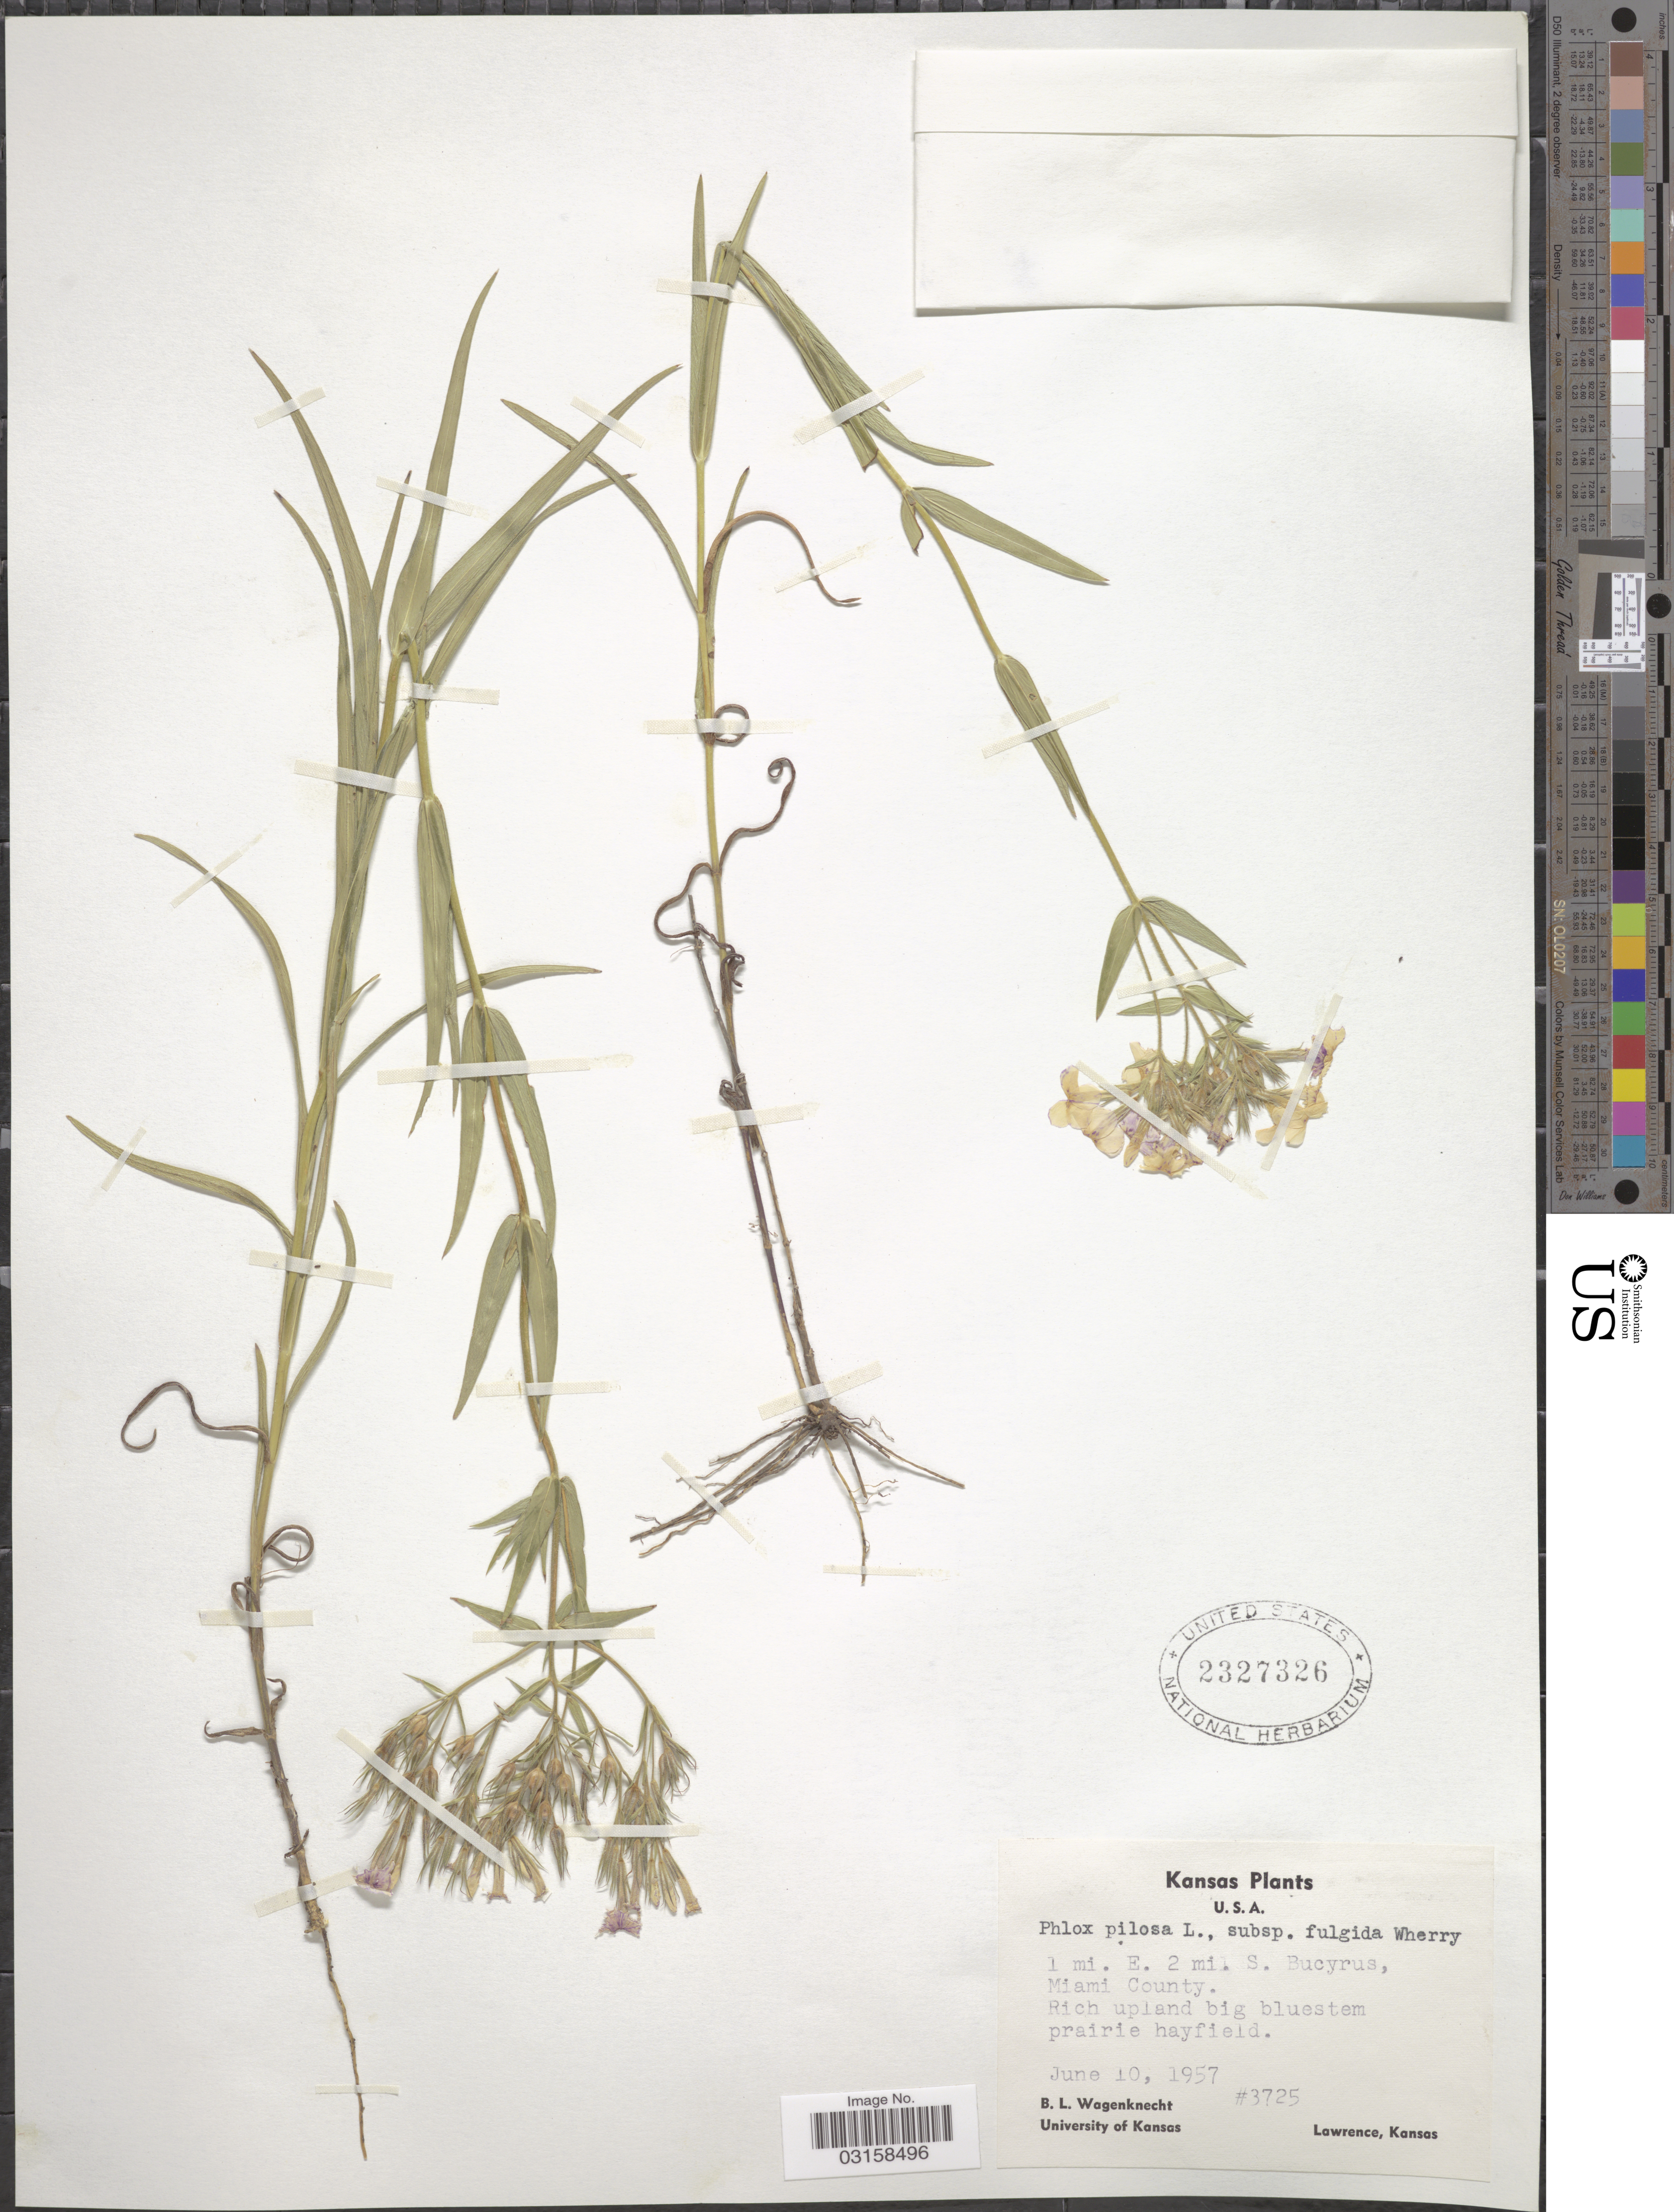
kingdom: Plantae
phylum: Tracheophyta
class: Magnoliopsida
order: Ericales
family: Polemoniaceae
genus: Phlox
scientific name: Phlox pilosa subsp. fulgida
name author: (Wherry) Wherry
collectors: B. Wagenknecht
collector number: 3725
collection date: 1957-06-10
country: United States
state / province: Kansas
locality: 1 mi. E. 2 mi. S. Bucyrus, Miami County.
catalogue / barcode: US 2327326